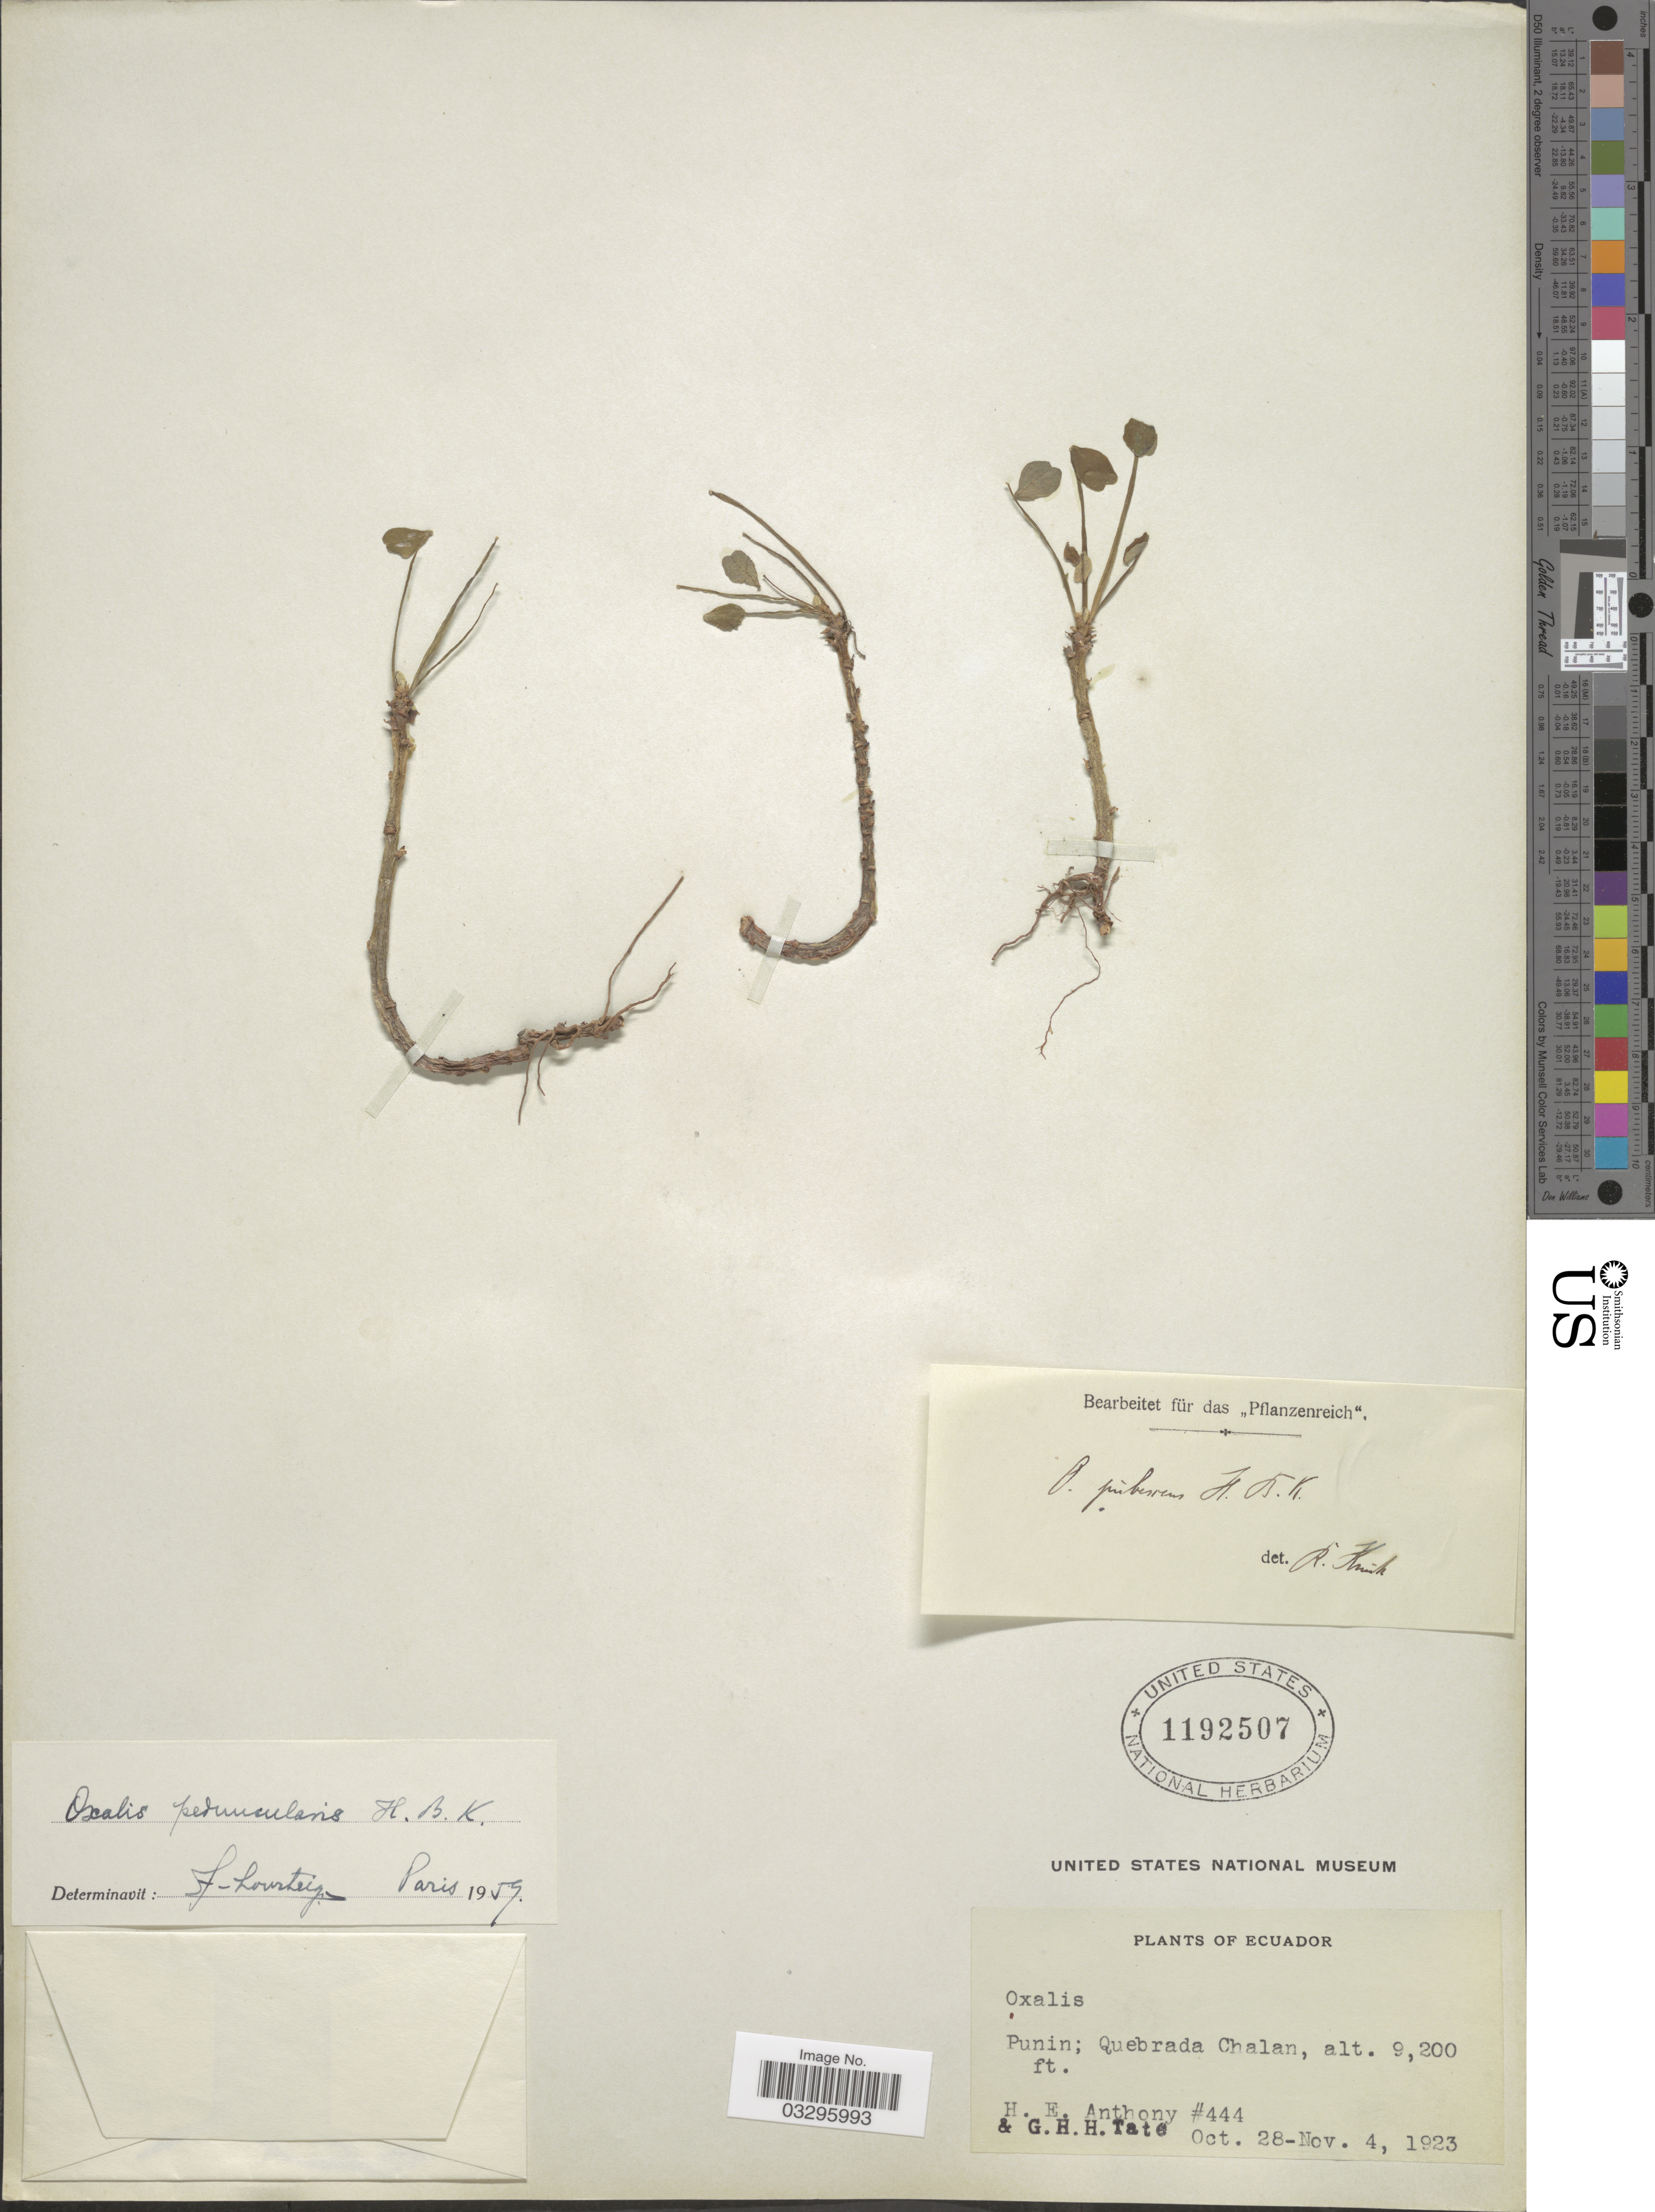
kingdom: Plantae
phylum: Tracheophyta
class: Magnoliopsida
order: Oxalidales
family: Oxalidaceae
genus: Oxalis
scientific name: Oxalis peduncularis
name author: Kunth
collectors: H. E. Anthony & G. H. H.Tate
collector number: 444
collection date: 1923-10-28/1923-11-04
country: Ecuador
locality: Punin; Quebrada Chalan.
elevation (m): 2804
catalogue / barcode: US 1192507